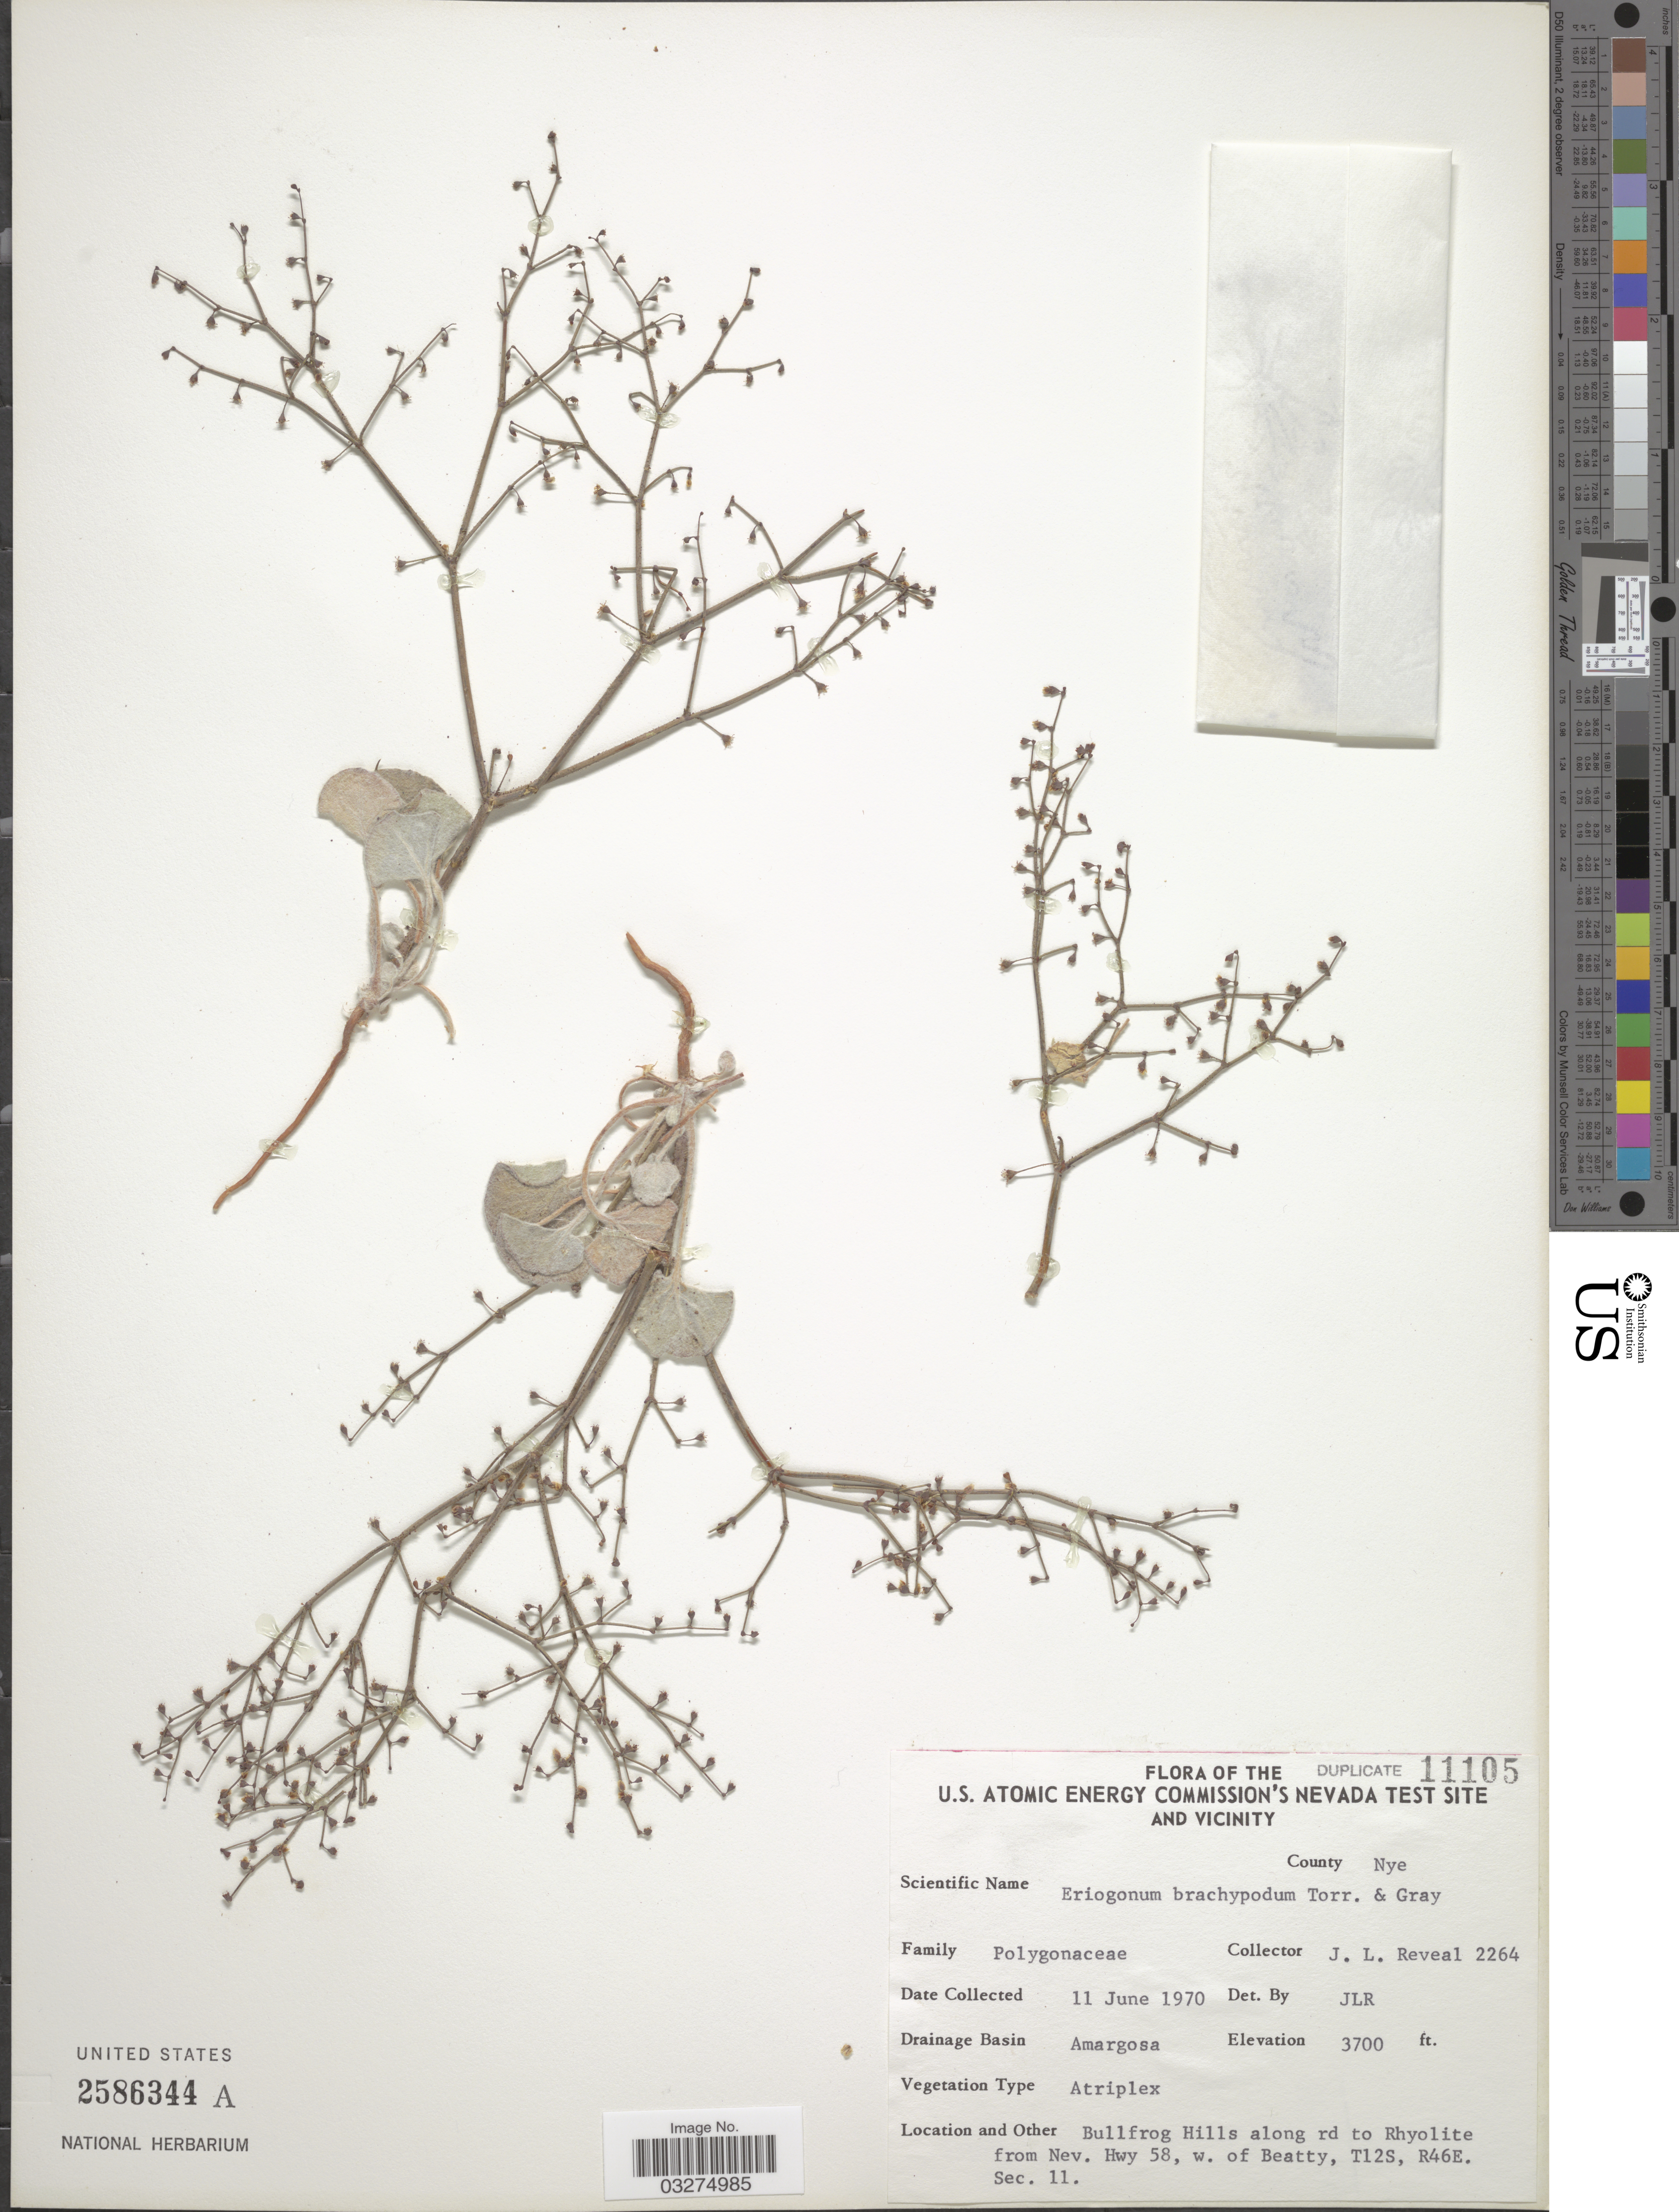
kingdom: Plantae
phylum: Tracheophyta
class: Magnoliopsida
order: Caryophyllales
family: Polygonaceae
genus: Eriogonum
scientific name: Eriogonum brachypodum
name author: Torr. & A. Gray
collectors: J. L. Reveal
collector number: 2264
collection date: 1970-06-11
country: United States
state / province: Nevada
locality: U. S. Atomic Energy Commission's Nevada Test Site and Vicinity. County Nye. Drainage Basin Amargosa. Bullfrog Hills along rd to Rhyolite from Nev. Hwy 58, w. of Beatty, T12S, R46E, Sec.11.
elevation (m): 1128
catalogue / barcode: US 2586344A